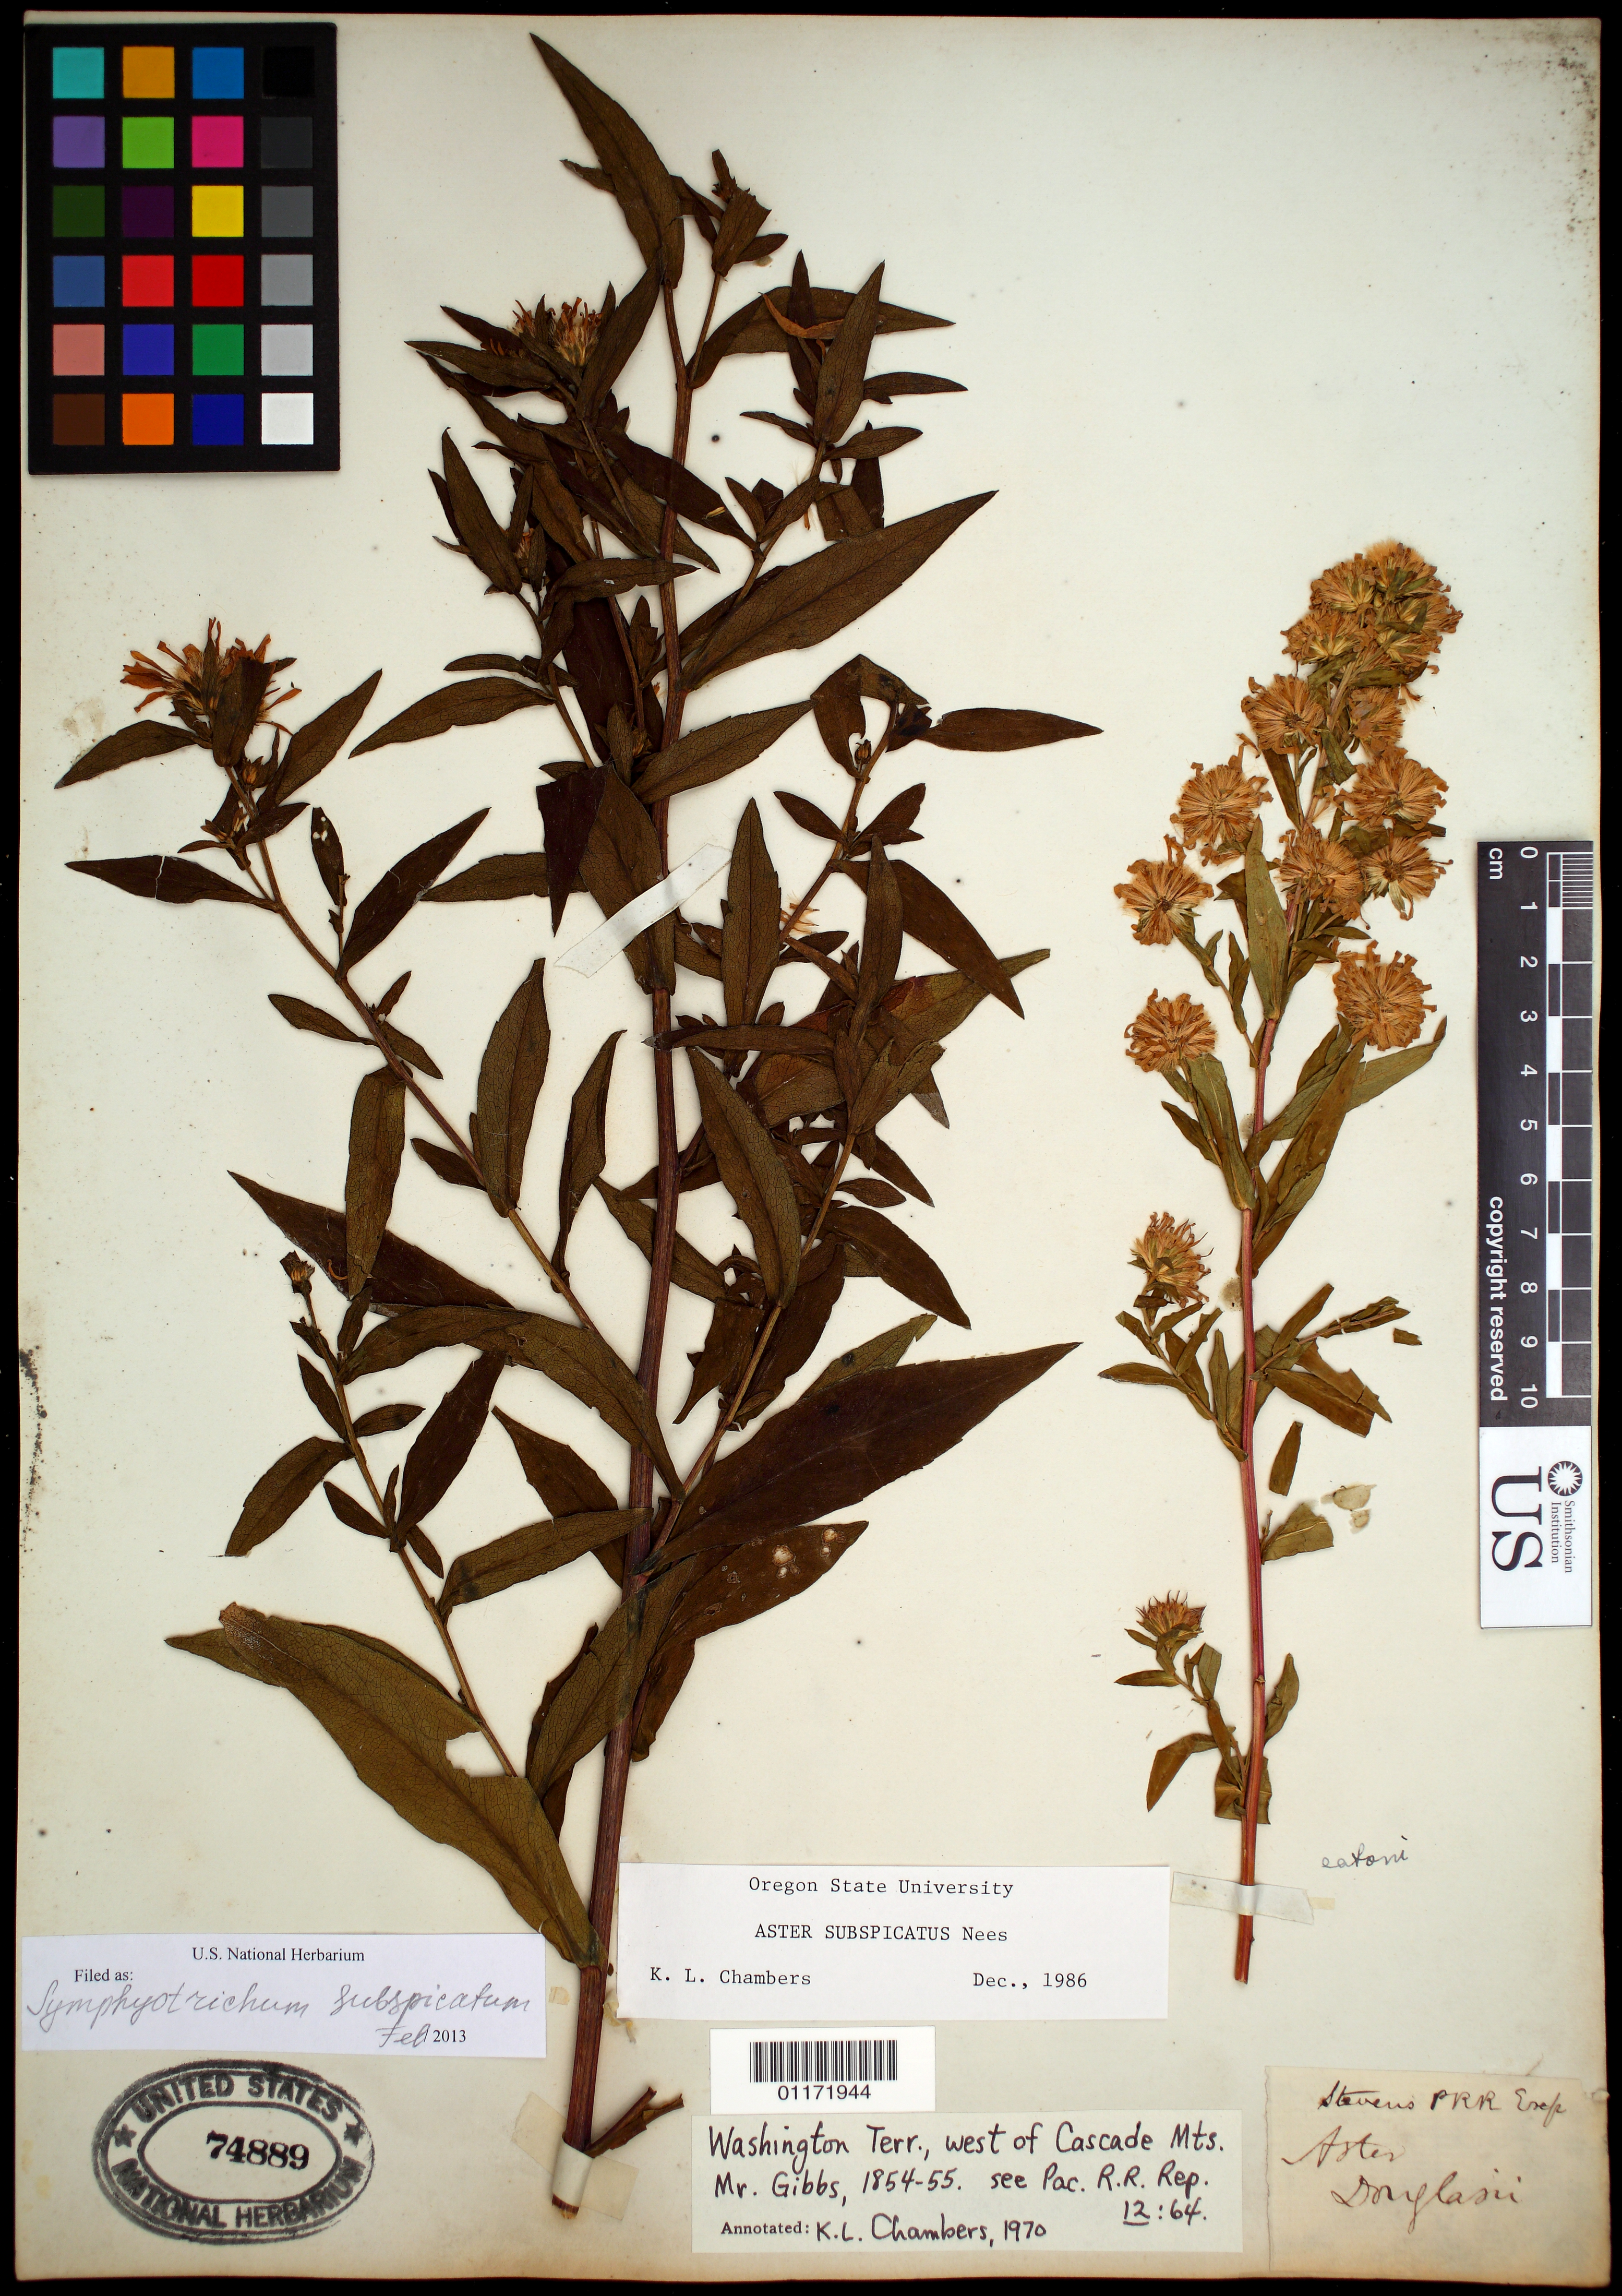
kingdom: Plantae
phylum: Tracheophyta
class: Magnoliopsida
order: Asterales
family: Asteraceae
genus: Symphyotrichum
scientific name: Symphyotrichum subspicatum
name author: (Nees) G.L. Nesom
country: United States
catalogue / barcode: US 74889